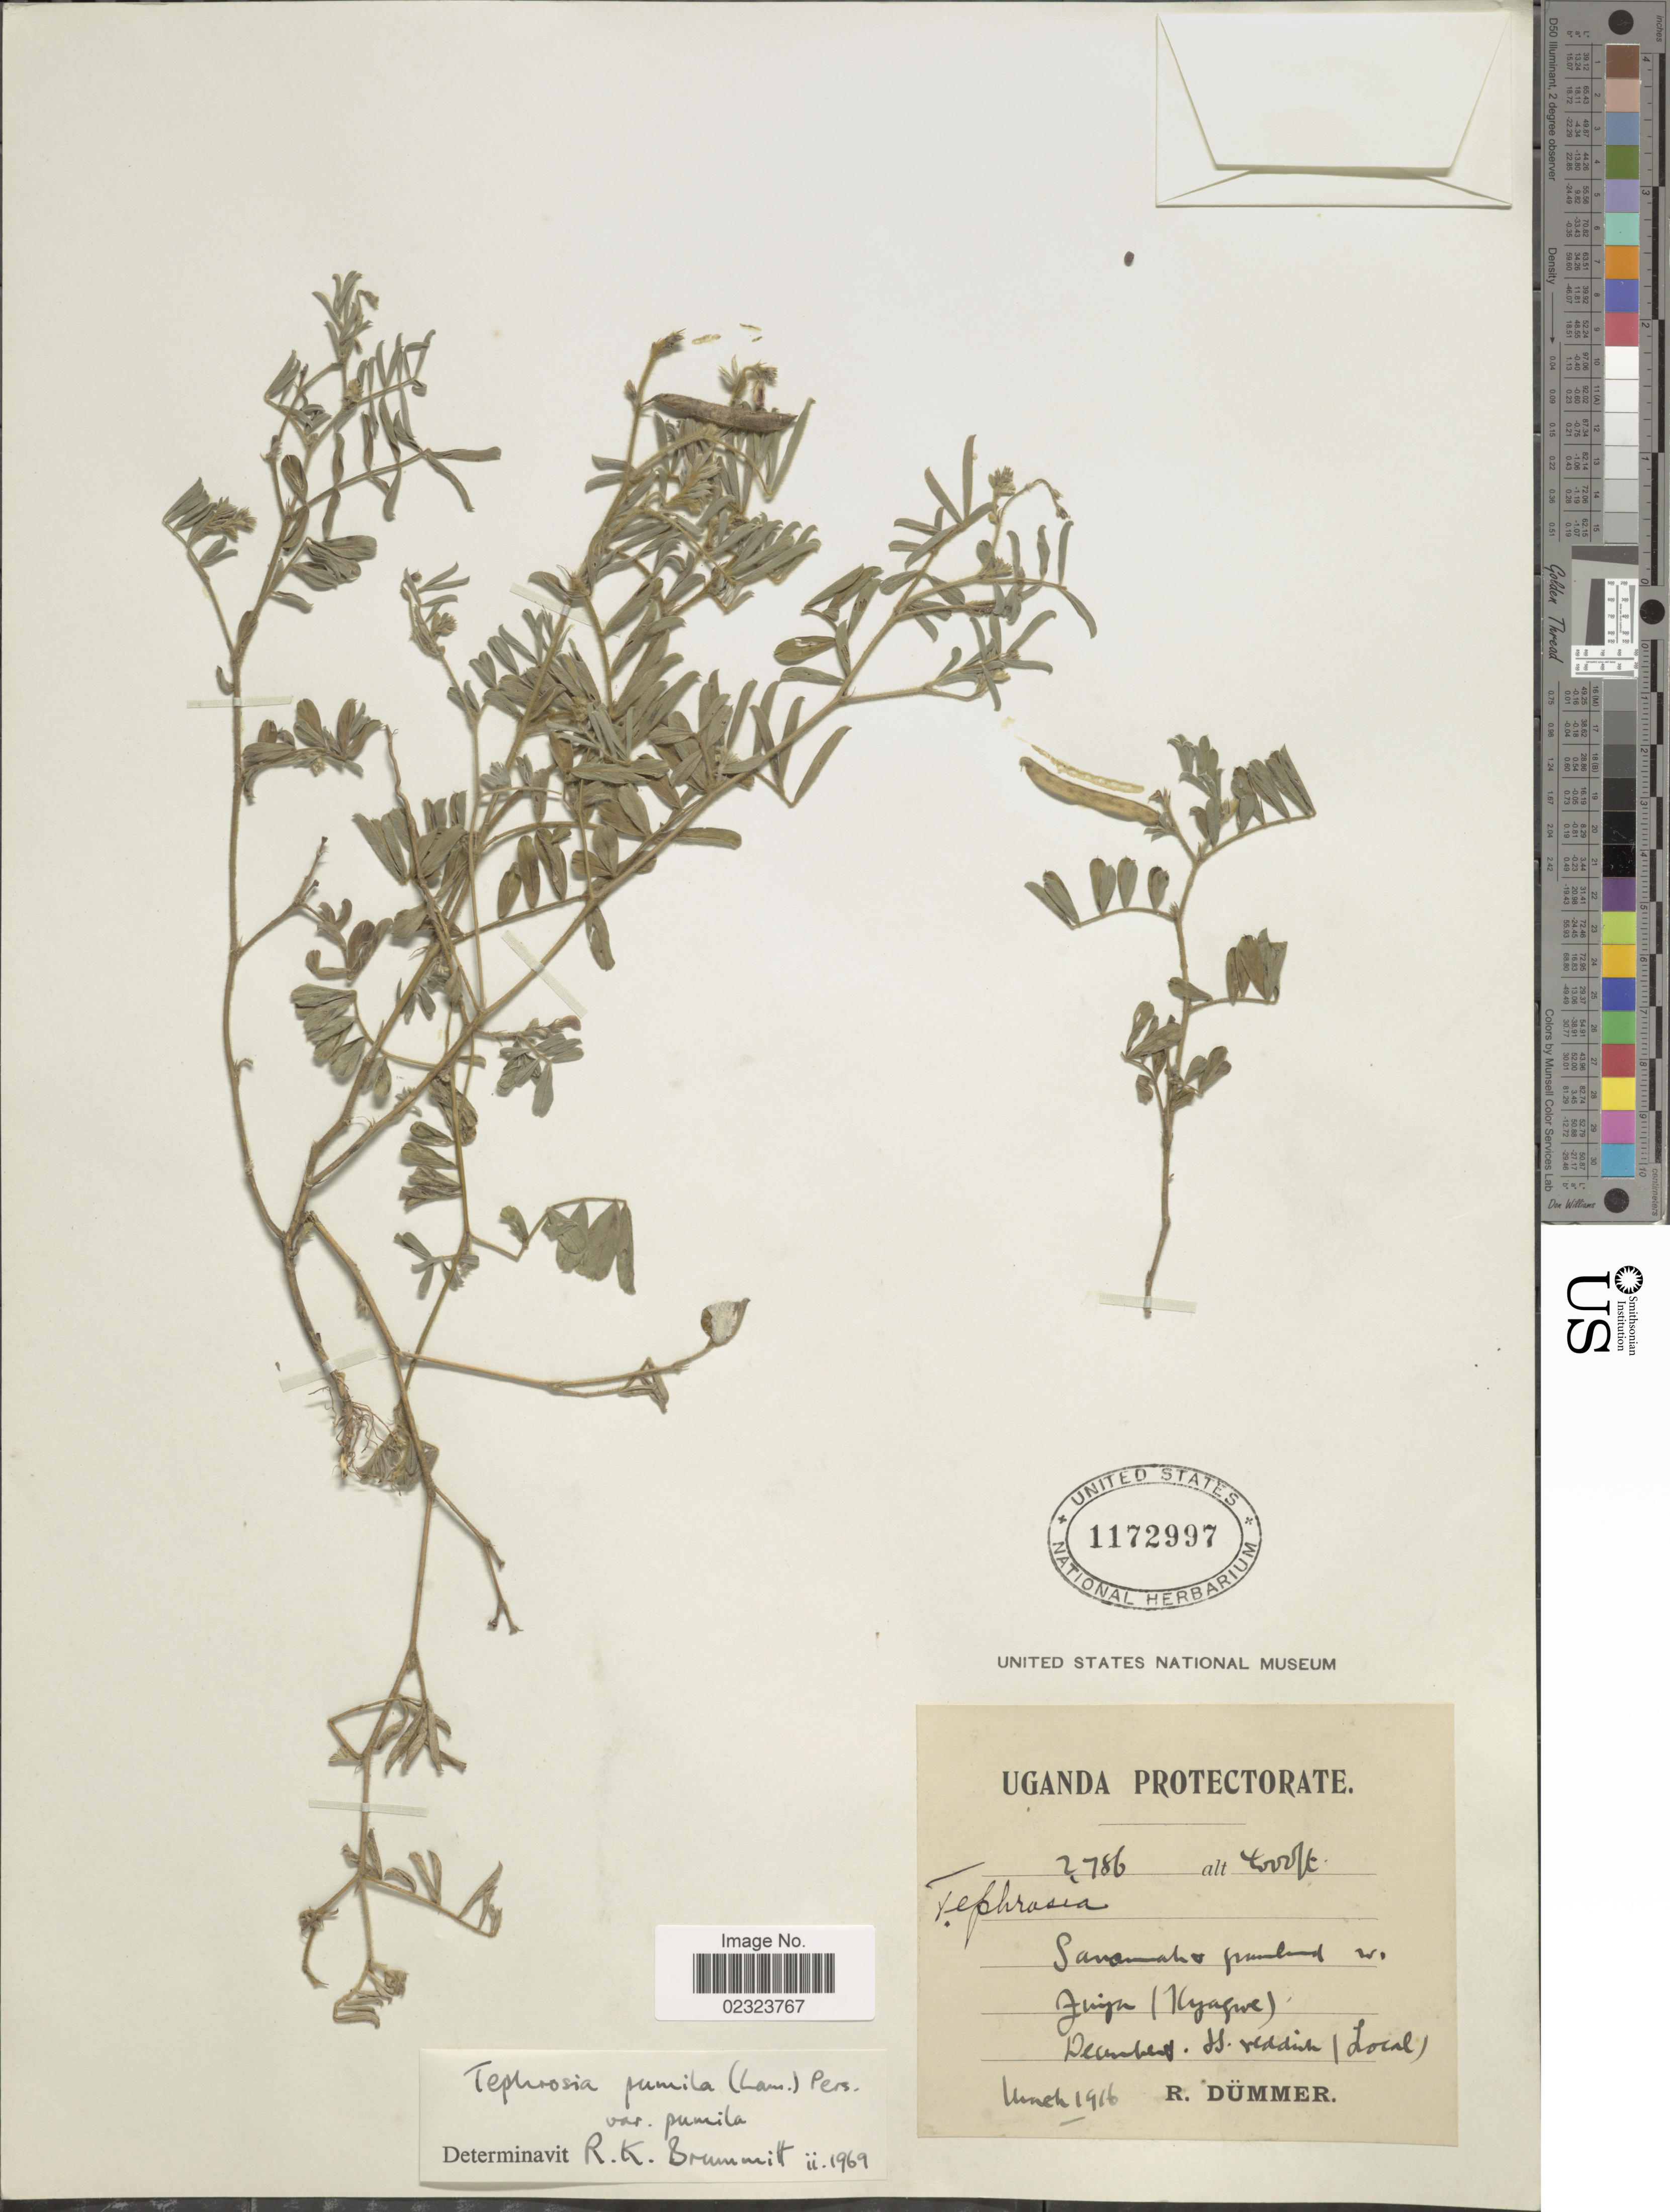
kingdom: Plantae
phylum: Tracheophyta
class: Magnoliopsida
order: Fabales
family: Fabaceae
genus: Tephrosia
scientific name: Tephrosia pumila var. pumila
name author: (Lam.) Pers.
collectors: R. Dümmer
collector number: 2786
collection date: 1916-03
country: Uganda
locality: Savannah grassland nr. Jinja (Kyagwe).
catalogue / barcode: US 1172997